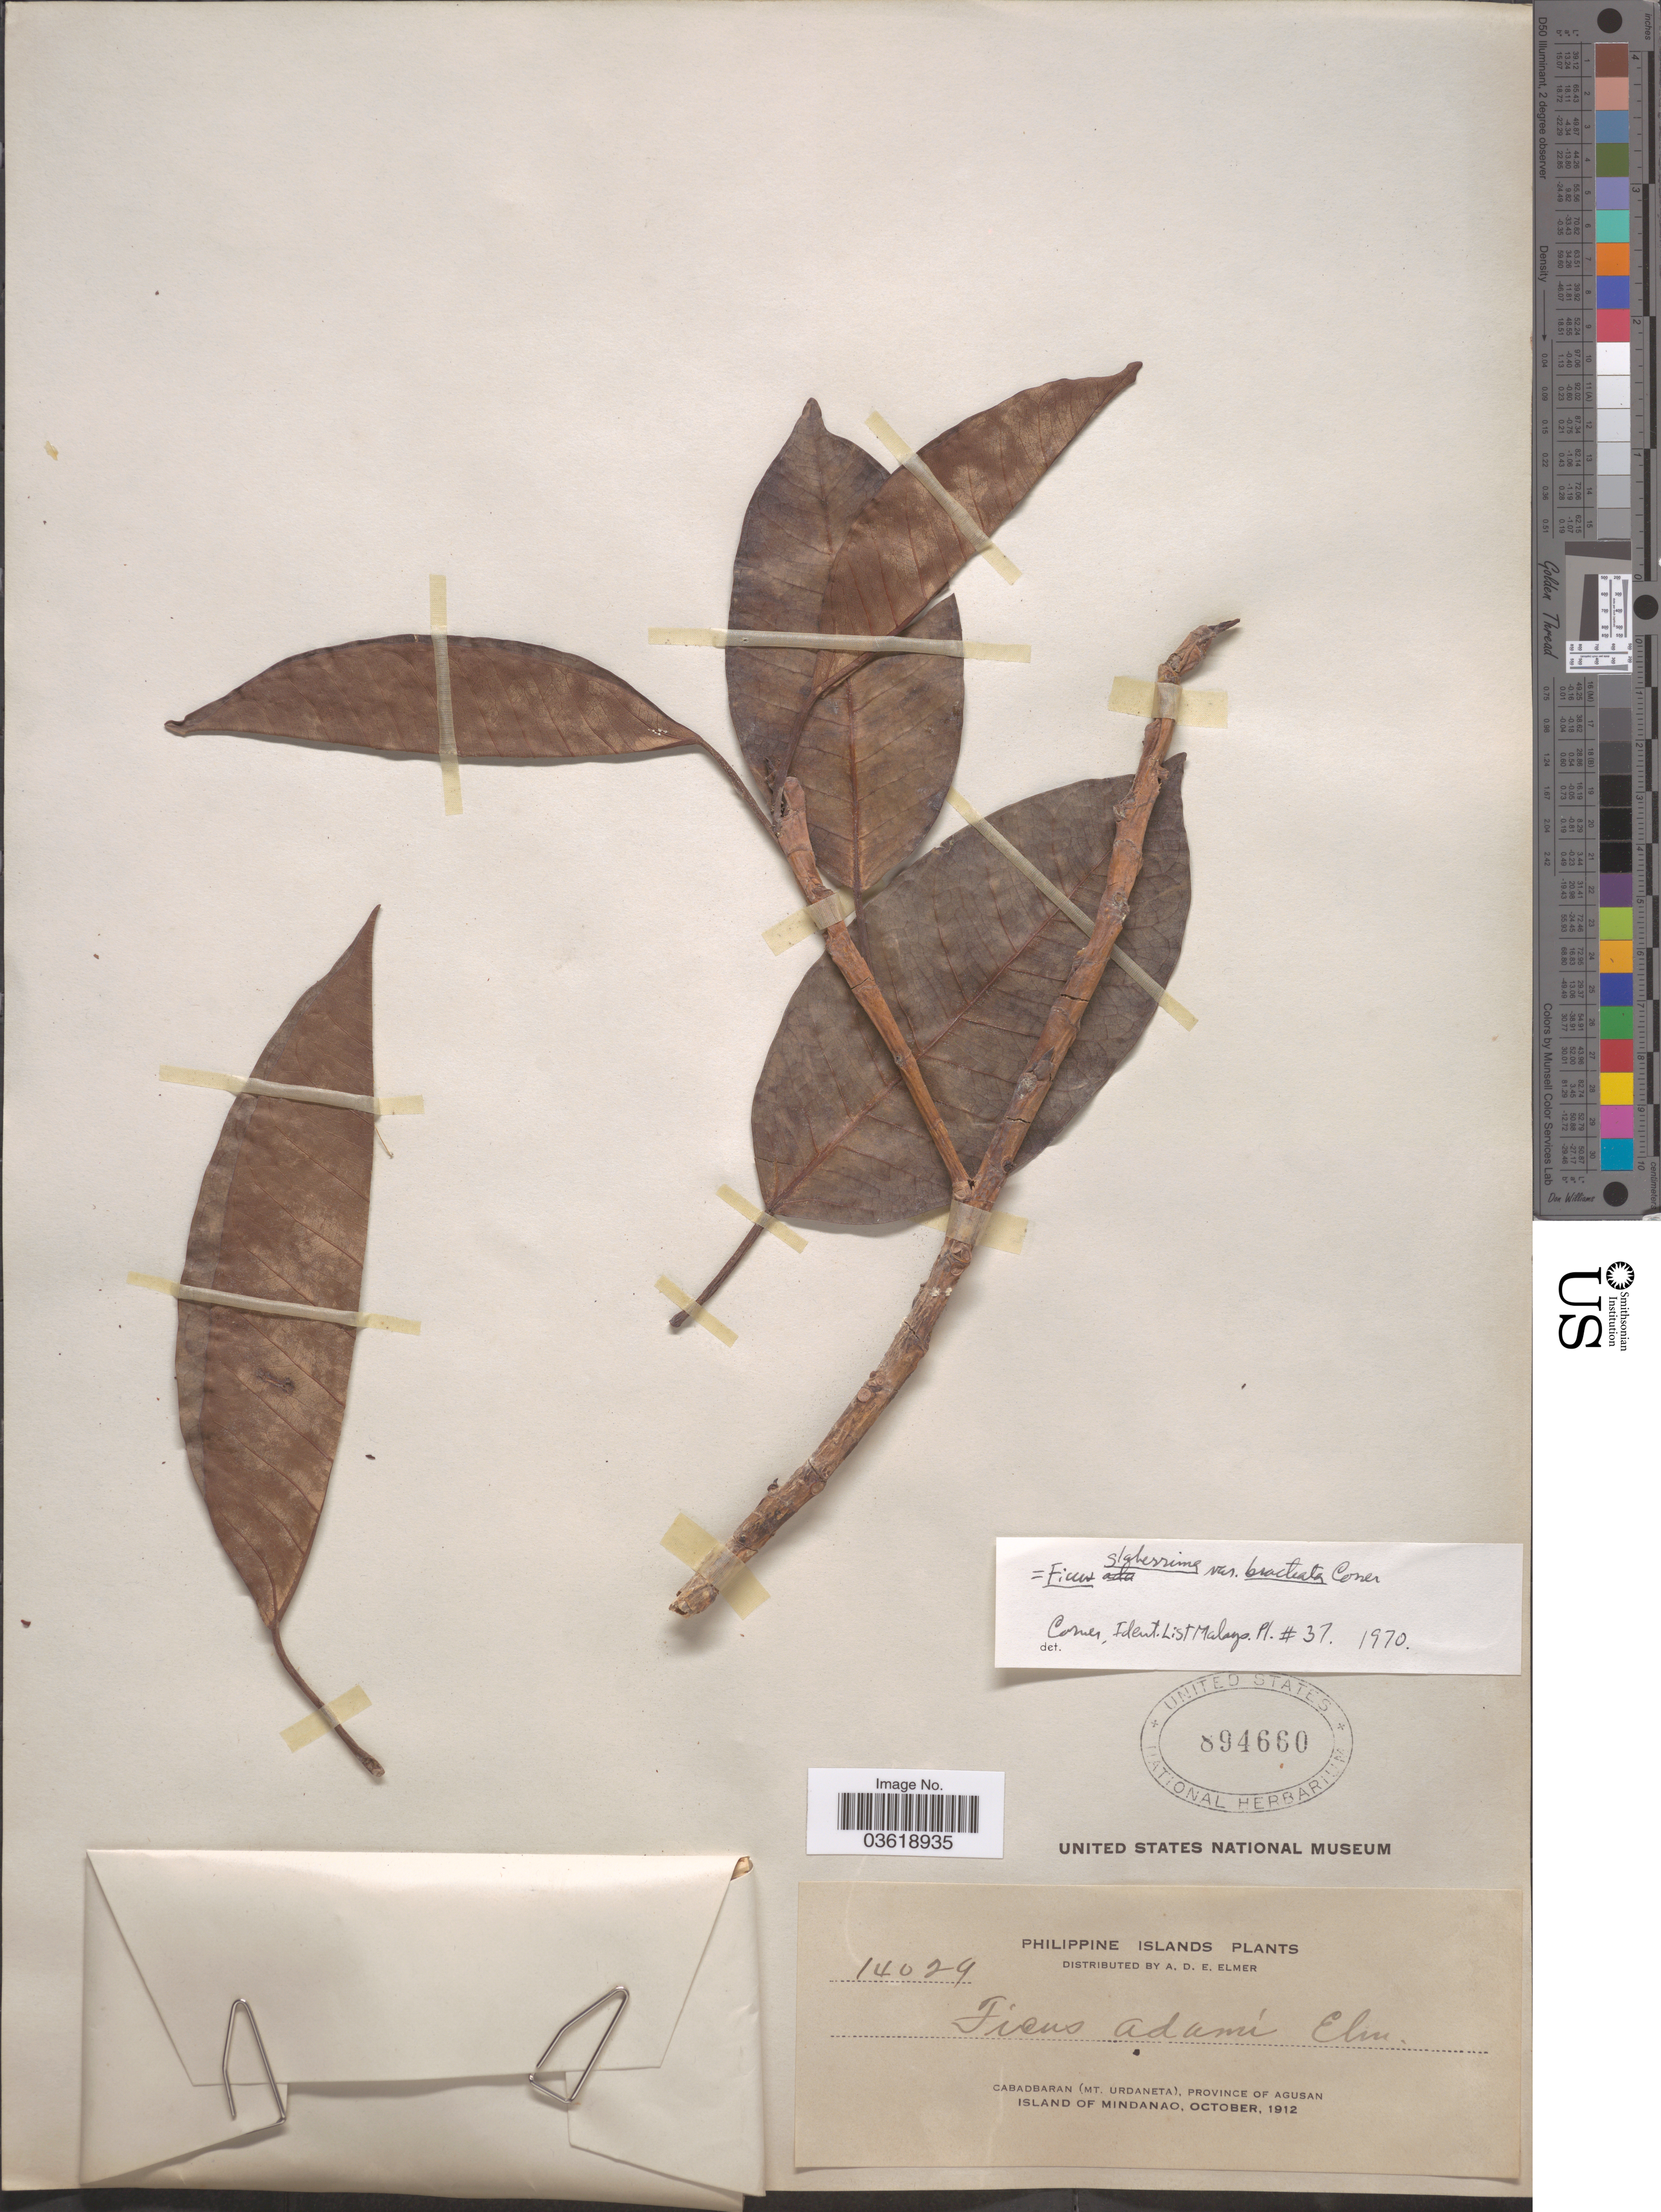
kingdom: Plantae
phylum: Tracheophyta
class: Magnoliopsida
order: Rosales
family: Moraceae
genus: Ficus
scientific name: Ficus glaberrima var. bracteata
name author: Corner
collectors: A. D. E. Elmer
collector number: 14029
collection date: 1912-10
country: Philippines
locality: Cabadbaran (Mt. Urdaneta), Province of Agusan. Island of Mindanao.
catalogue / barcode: US 894660